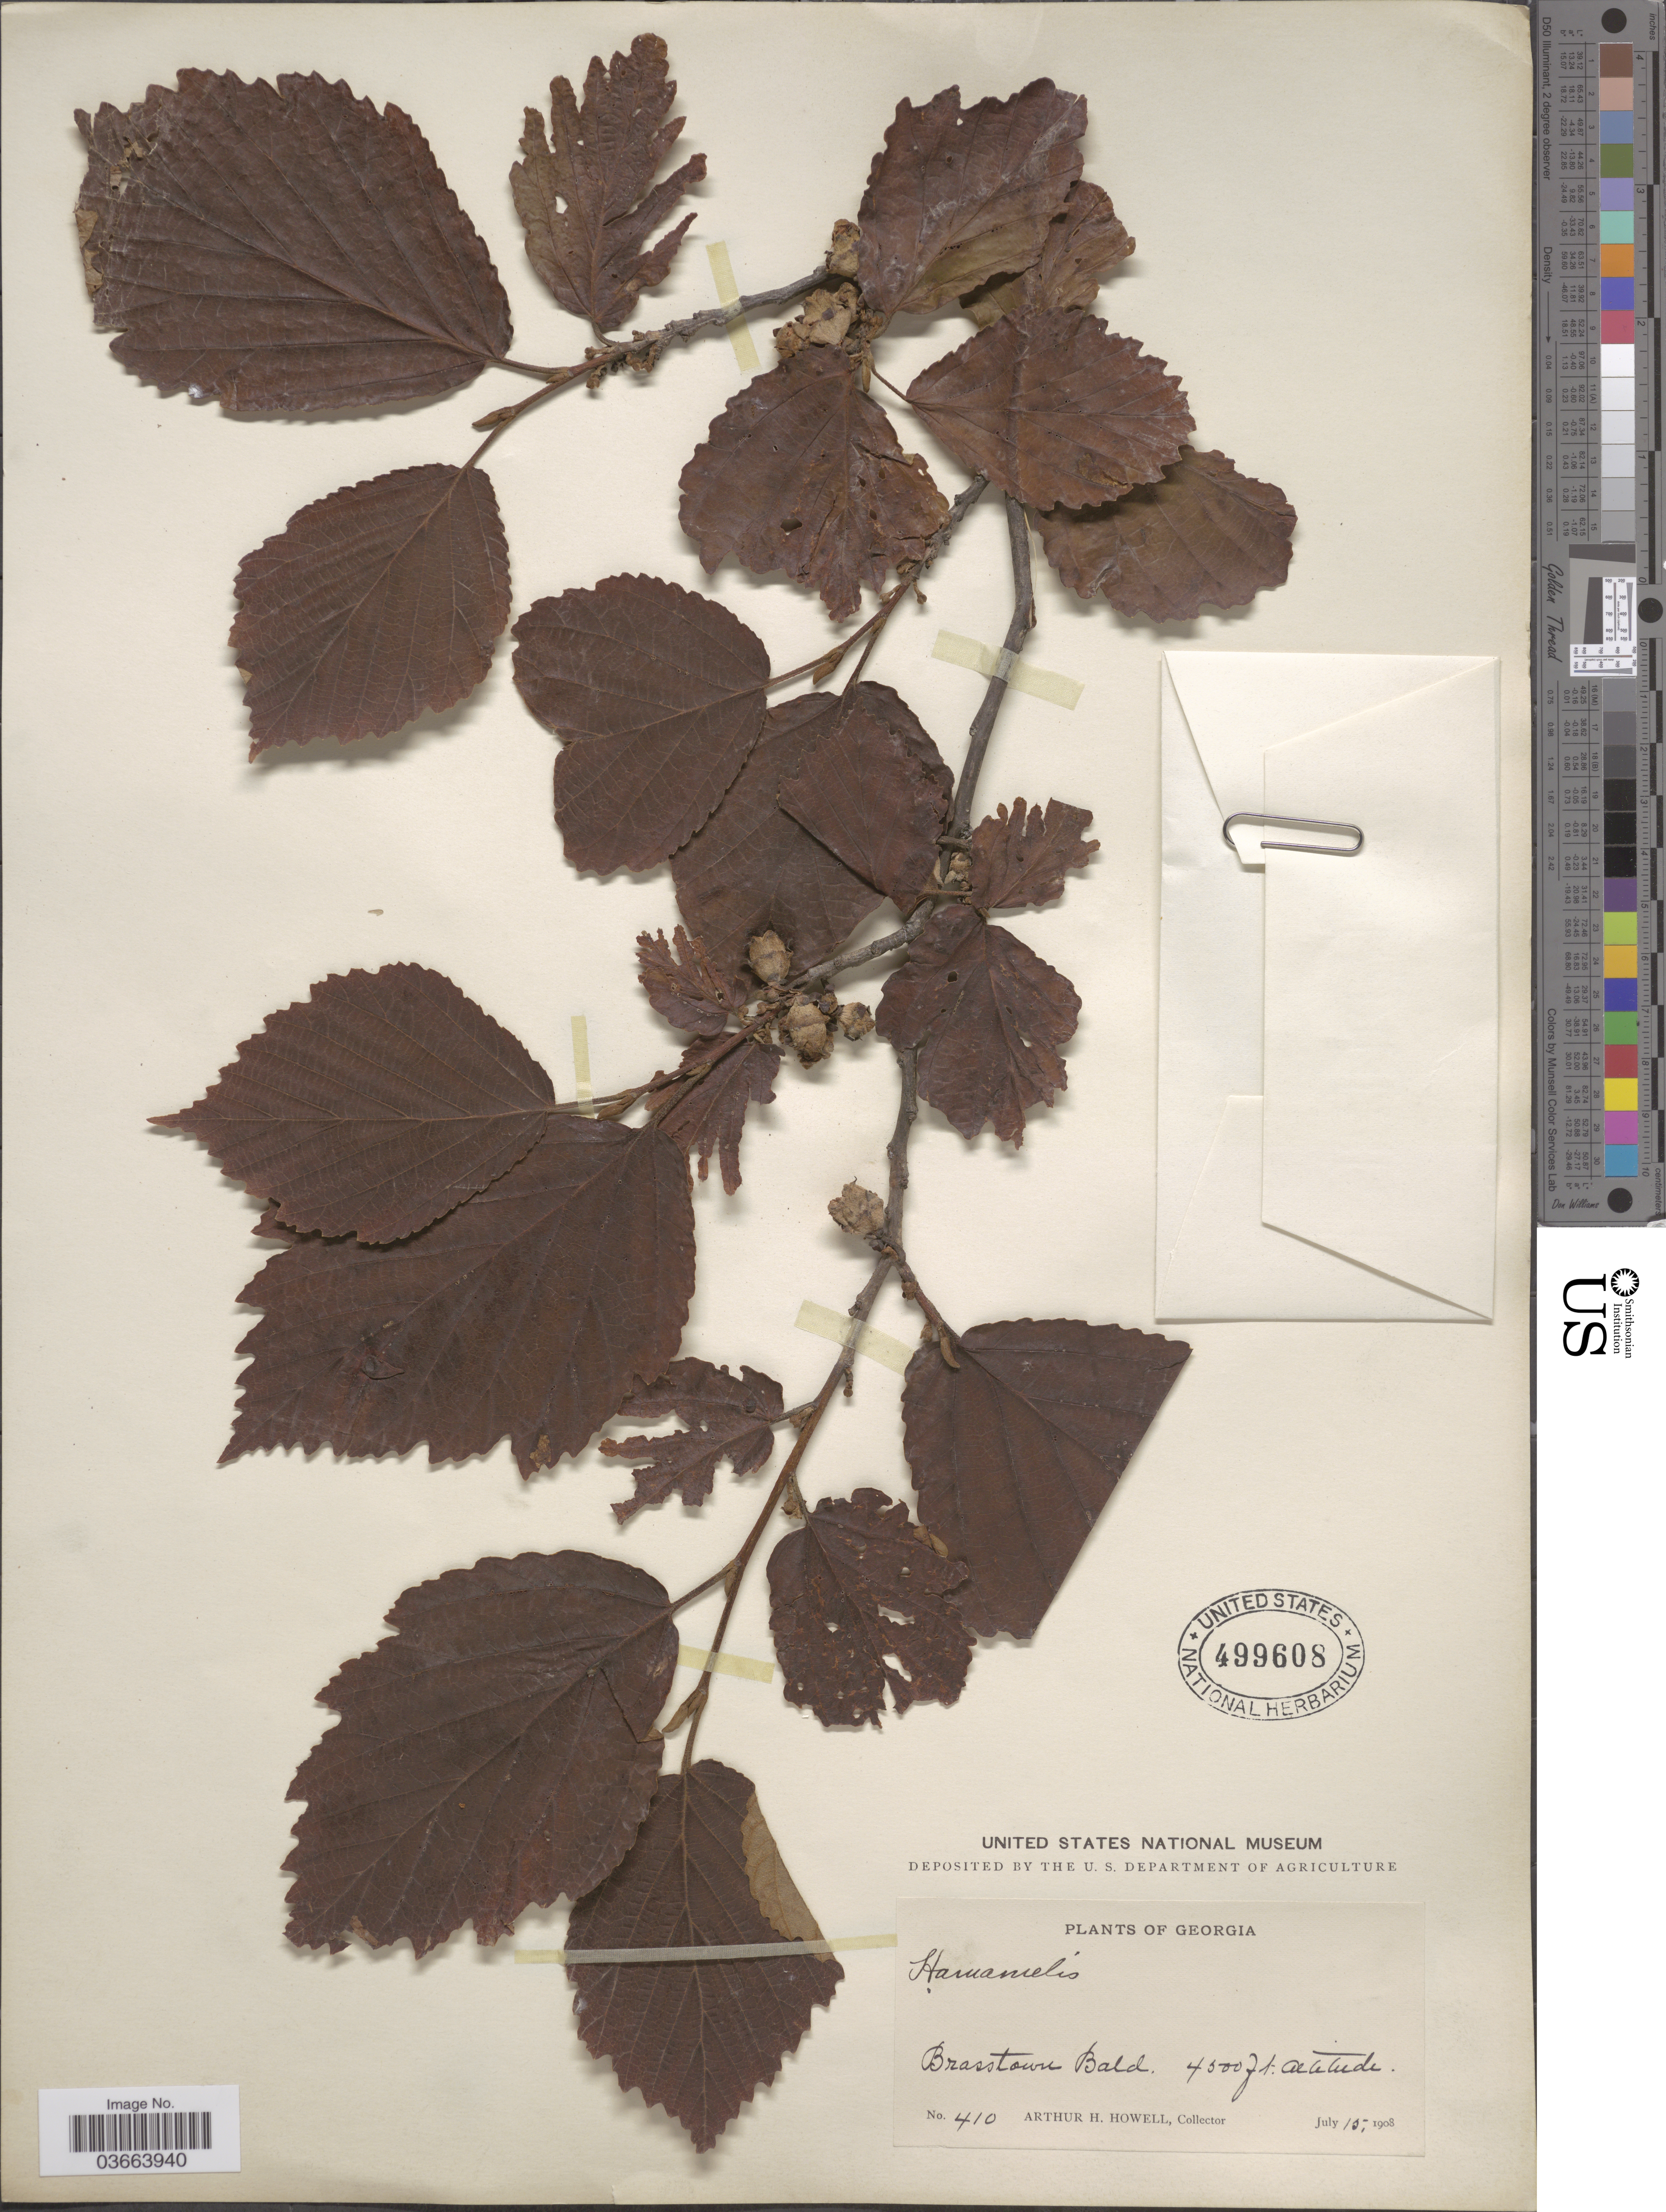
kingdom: Plantae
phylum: Tracheophyta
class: Magnoliopsida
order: Saxifragales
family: Hamamelidaceae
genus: Hamamelis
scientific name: Hamamelis virginiana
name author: L.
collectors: A. H. Howell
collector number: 410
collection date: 1908-07-15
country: United States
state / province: Georgia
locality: Brasstown Bald.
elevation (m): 1372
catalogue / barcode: US 499608